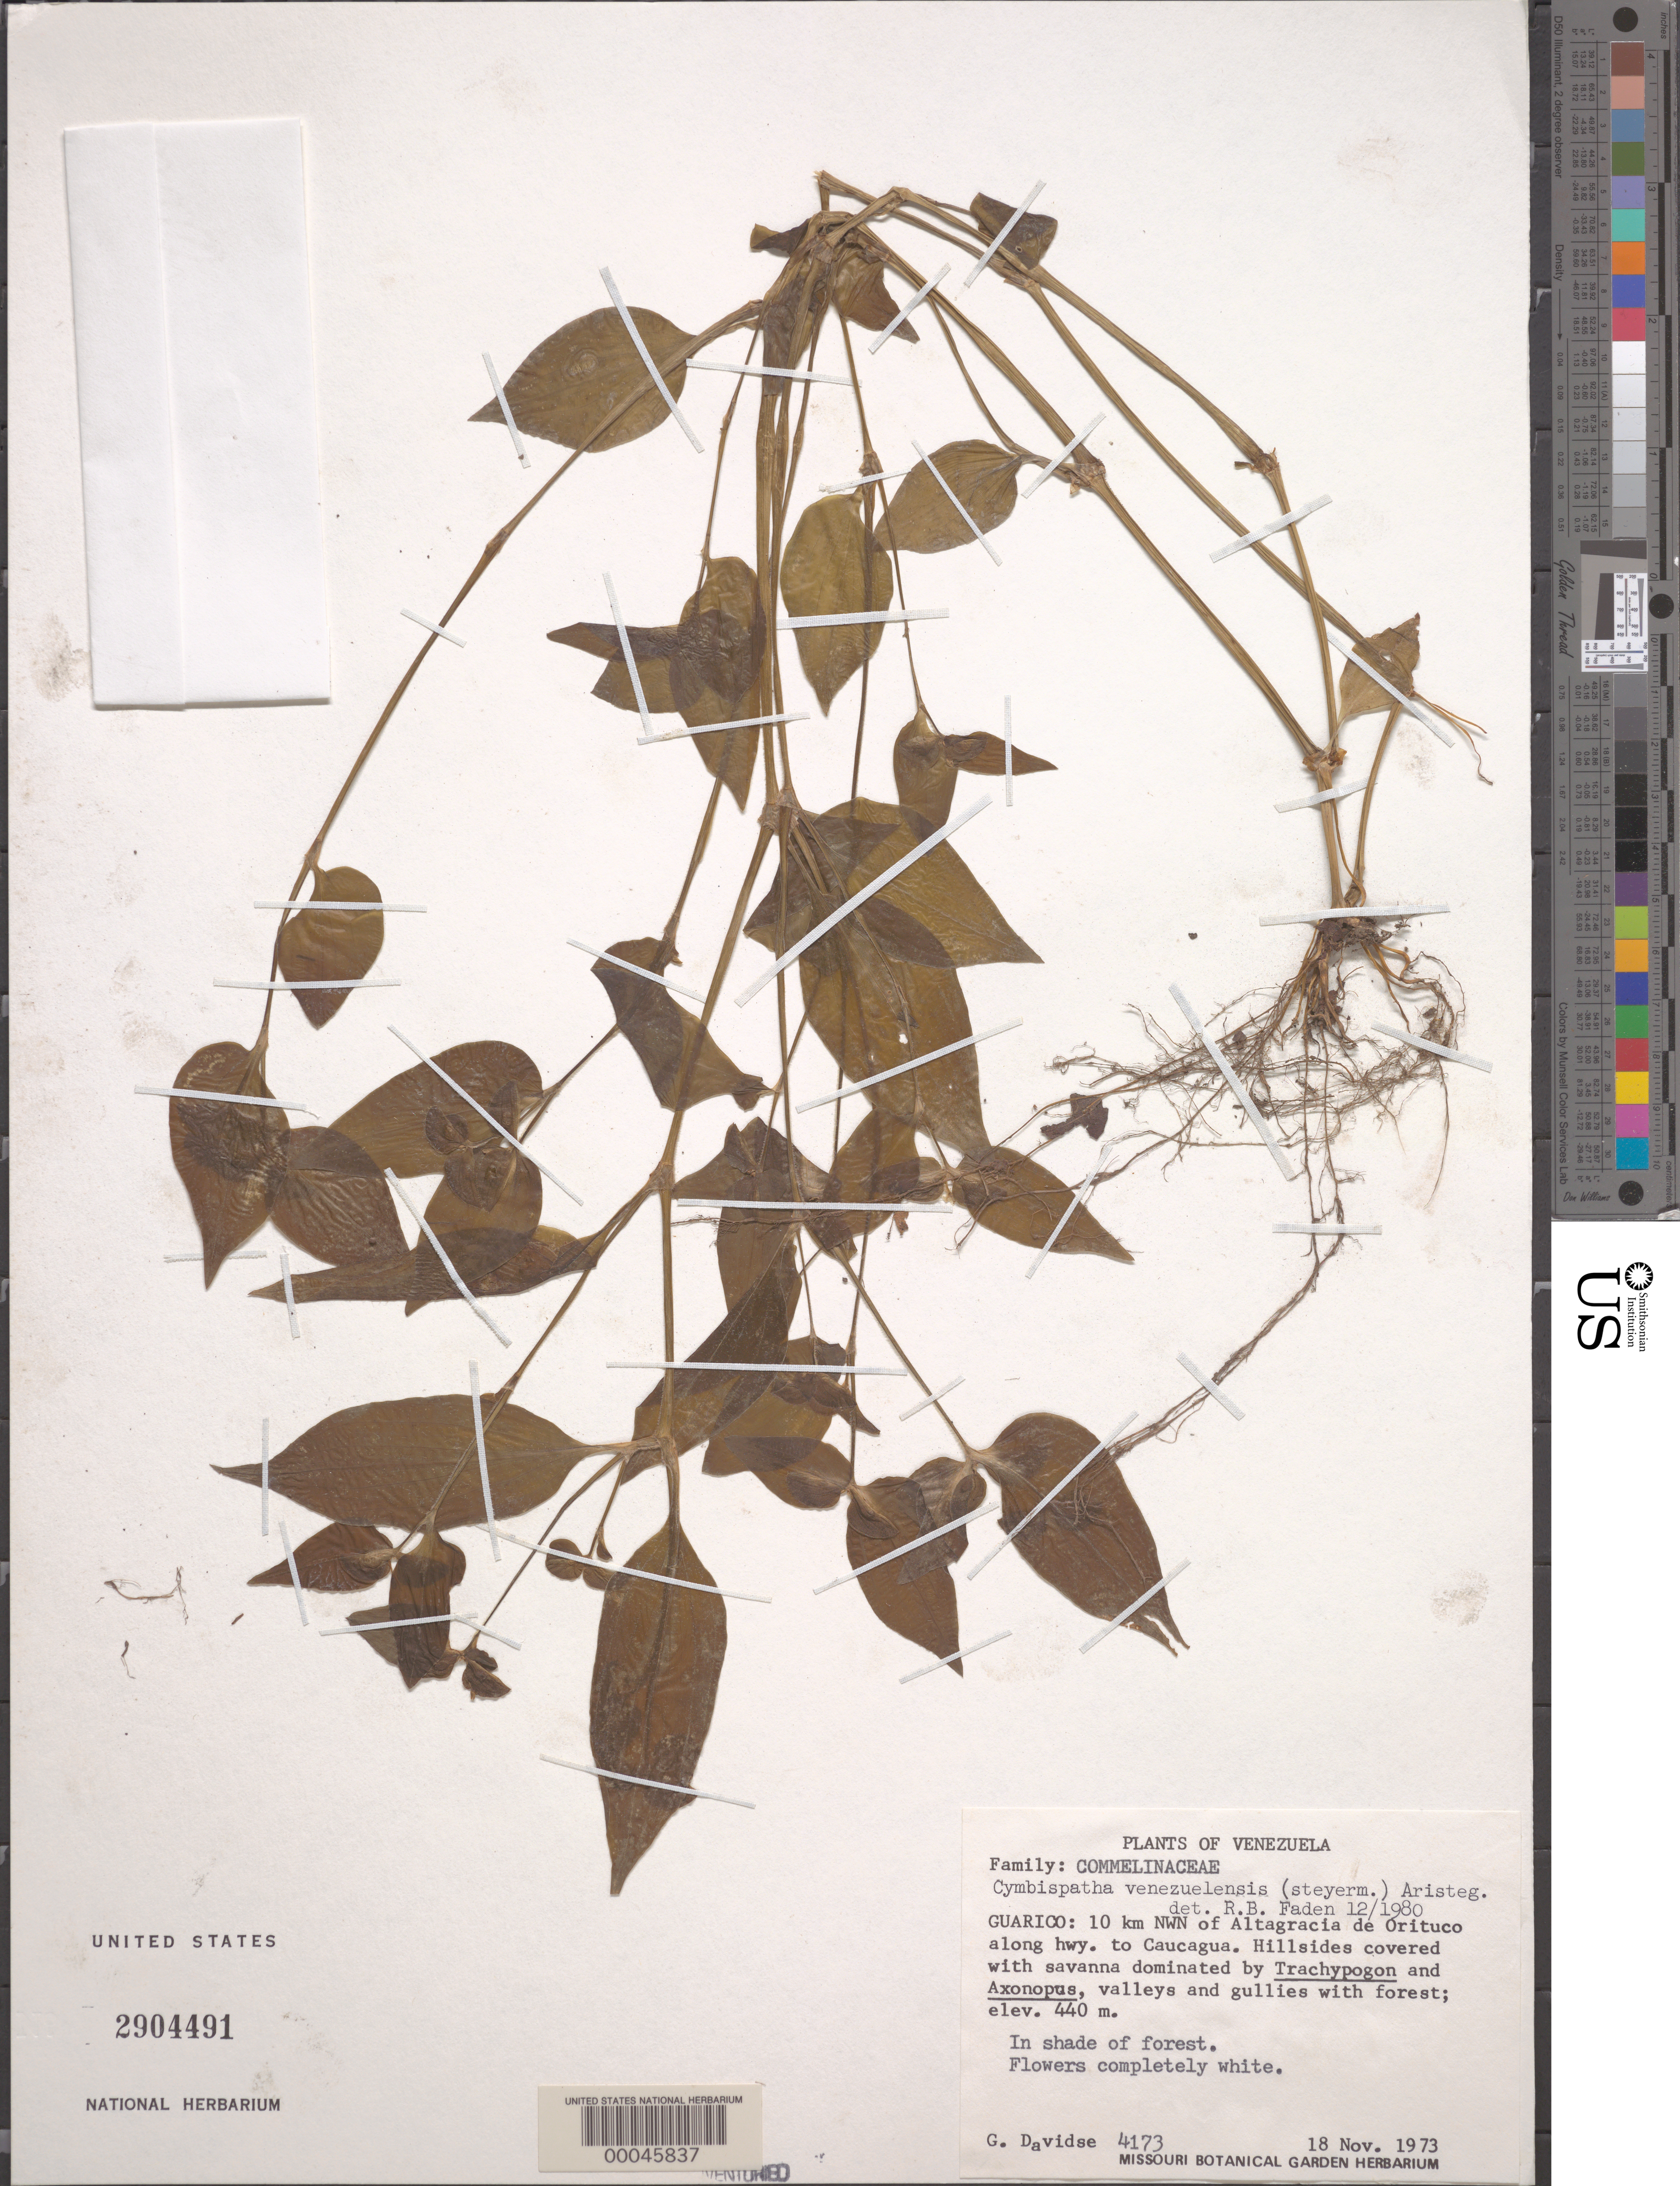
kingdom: Plantae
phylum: Tracheophyta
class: Liliopsida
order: Commelinales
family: Commelinaceae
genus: Tradescantia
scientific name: Tradescantia venezuelensis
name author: Steyerm.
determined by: Faden, Robert B., (US), Smithsonian Institution - National Museum of Natural History (UNITED STATES)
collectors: G. Davidse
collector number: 4173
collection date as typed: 18 Nov 1973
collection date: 1973-11-18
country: Venezuela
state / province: Guárico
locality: Nwn of altagracia de orituco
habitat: Shaded forest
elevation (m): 440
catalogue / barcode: US 2904491